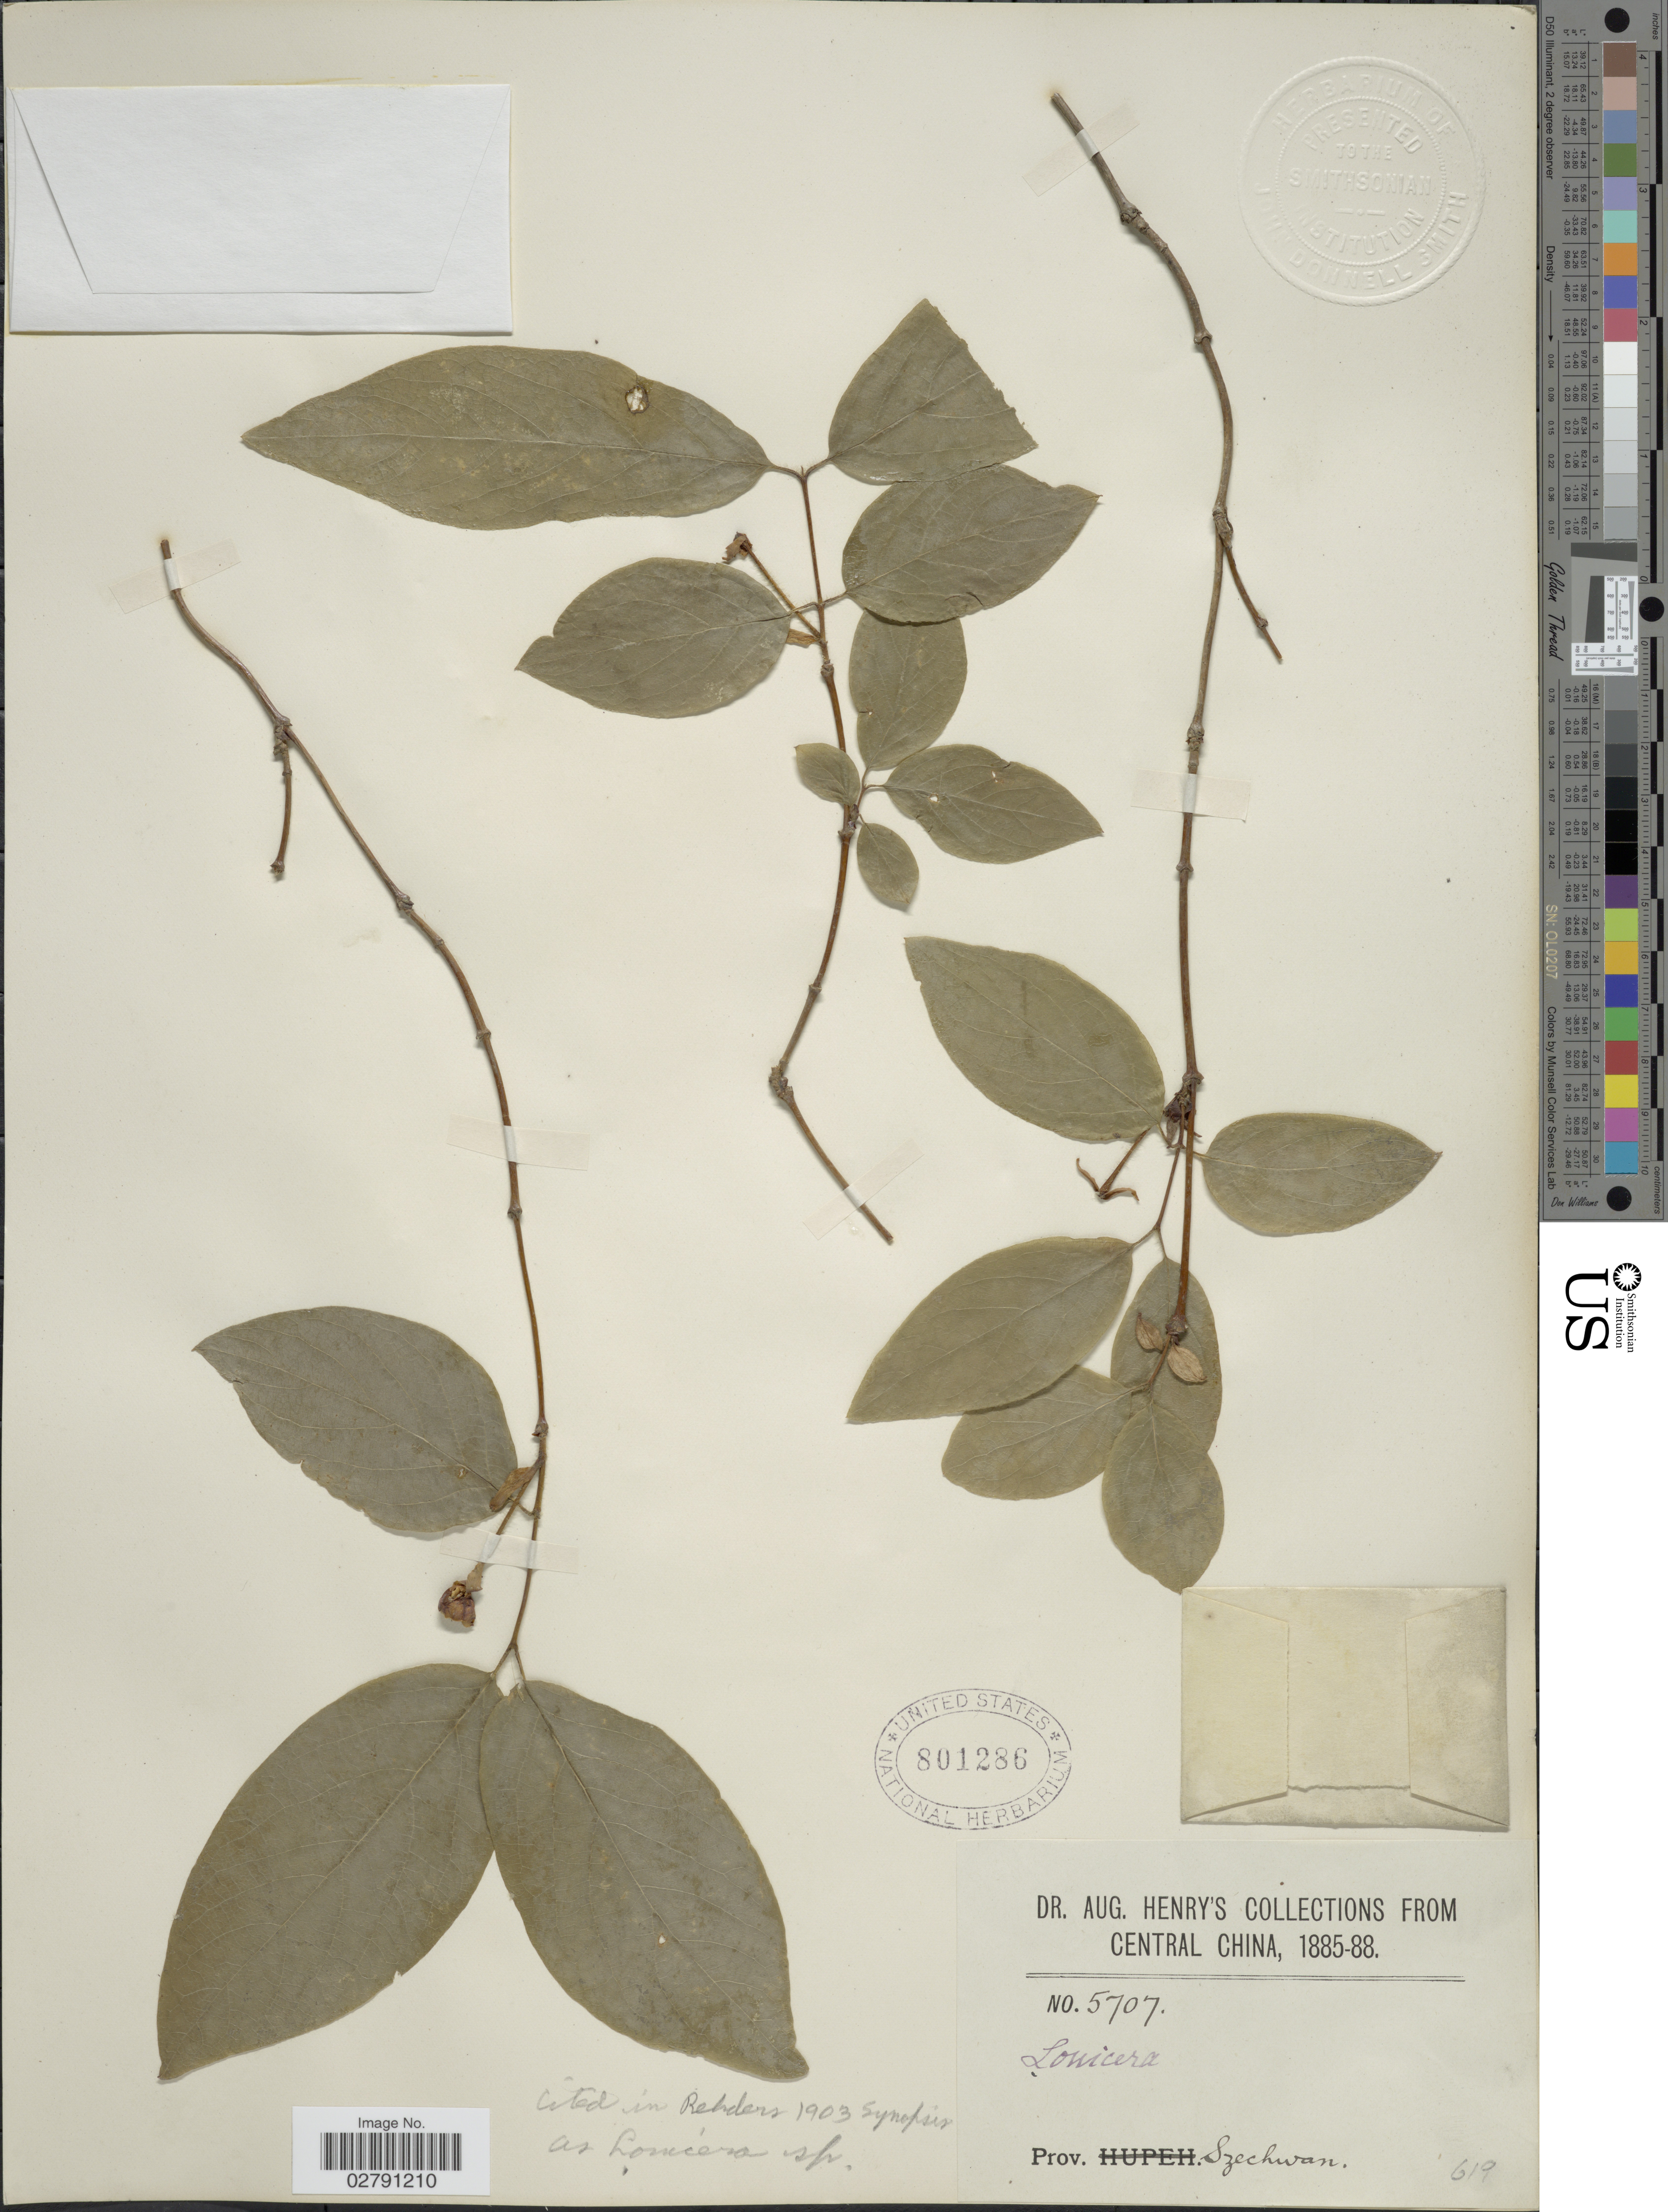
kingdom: Plantae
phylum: Tracheophyta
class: Magnoliopsida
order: Dipsacales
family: Caprifoliaceae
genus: Lonicera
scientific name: Lonicera sp.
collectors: A. Henry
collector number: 5707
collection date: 1885/1888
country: China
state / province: Sichuan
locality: Central China. Prov. Szechwan.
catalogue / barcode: US 801286